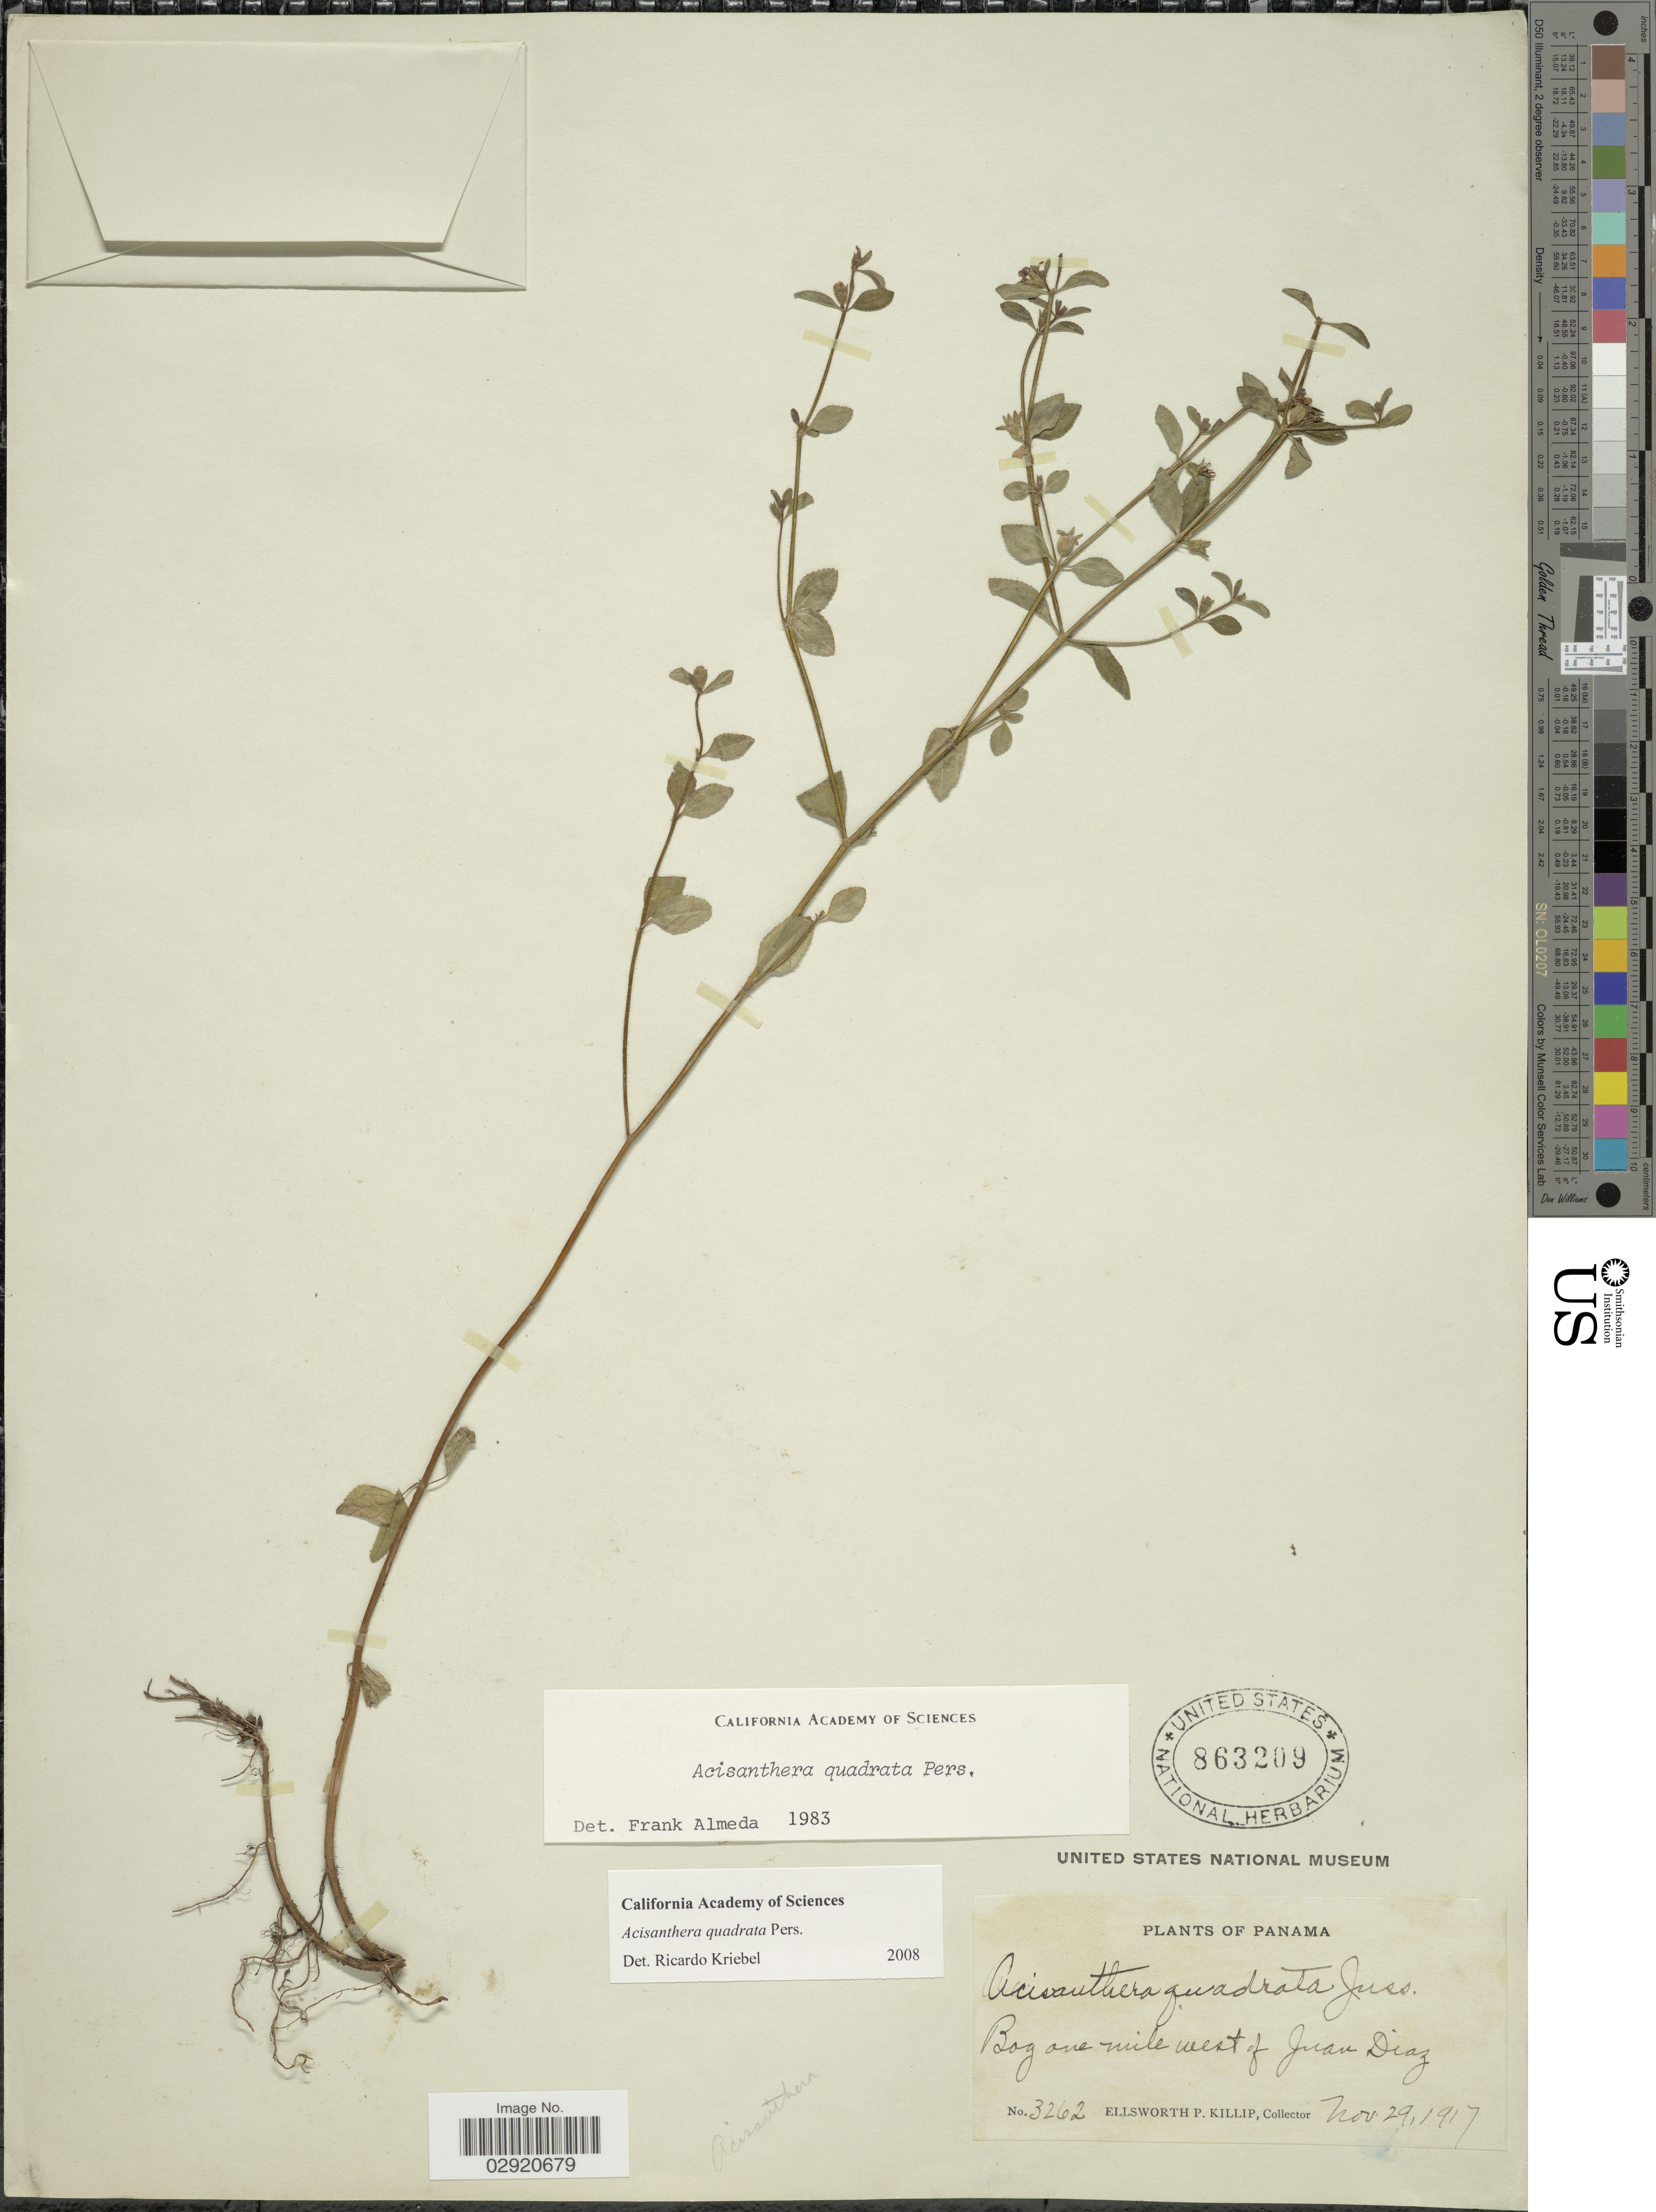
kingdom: Plantae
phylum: Tracheophyta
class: Magnoliopsida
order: Myrtales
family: Melastomataceae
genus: Acisanthera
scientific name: Acisanthera erecta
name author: Gleason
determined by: Nunes da Silva, Diego, (RB), Jardim Botanico do Rio de Janeiro - Herbario (BRAZIL)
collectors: E. P. Killip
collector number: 3262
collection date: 1917-11-29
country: Panama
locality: Bog one mile west of Juan Diaz.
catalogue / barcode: US 863209